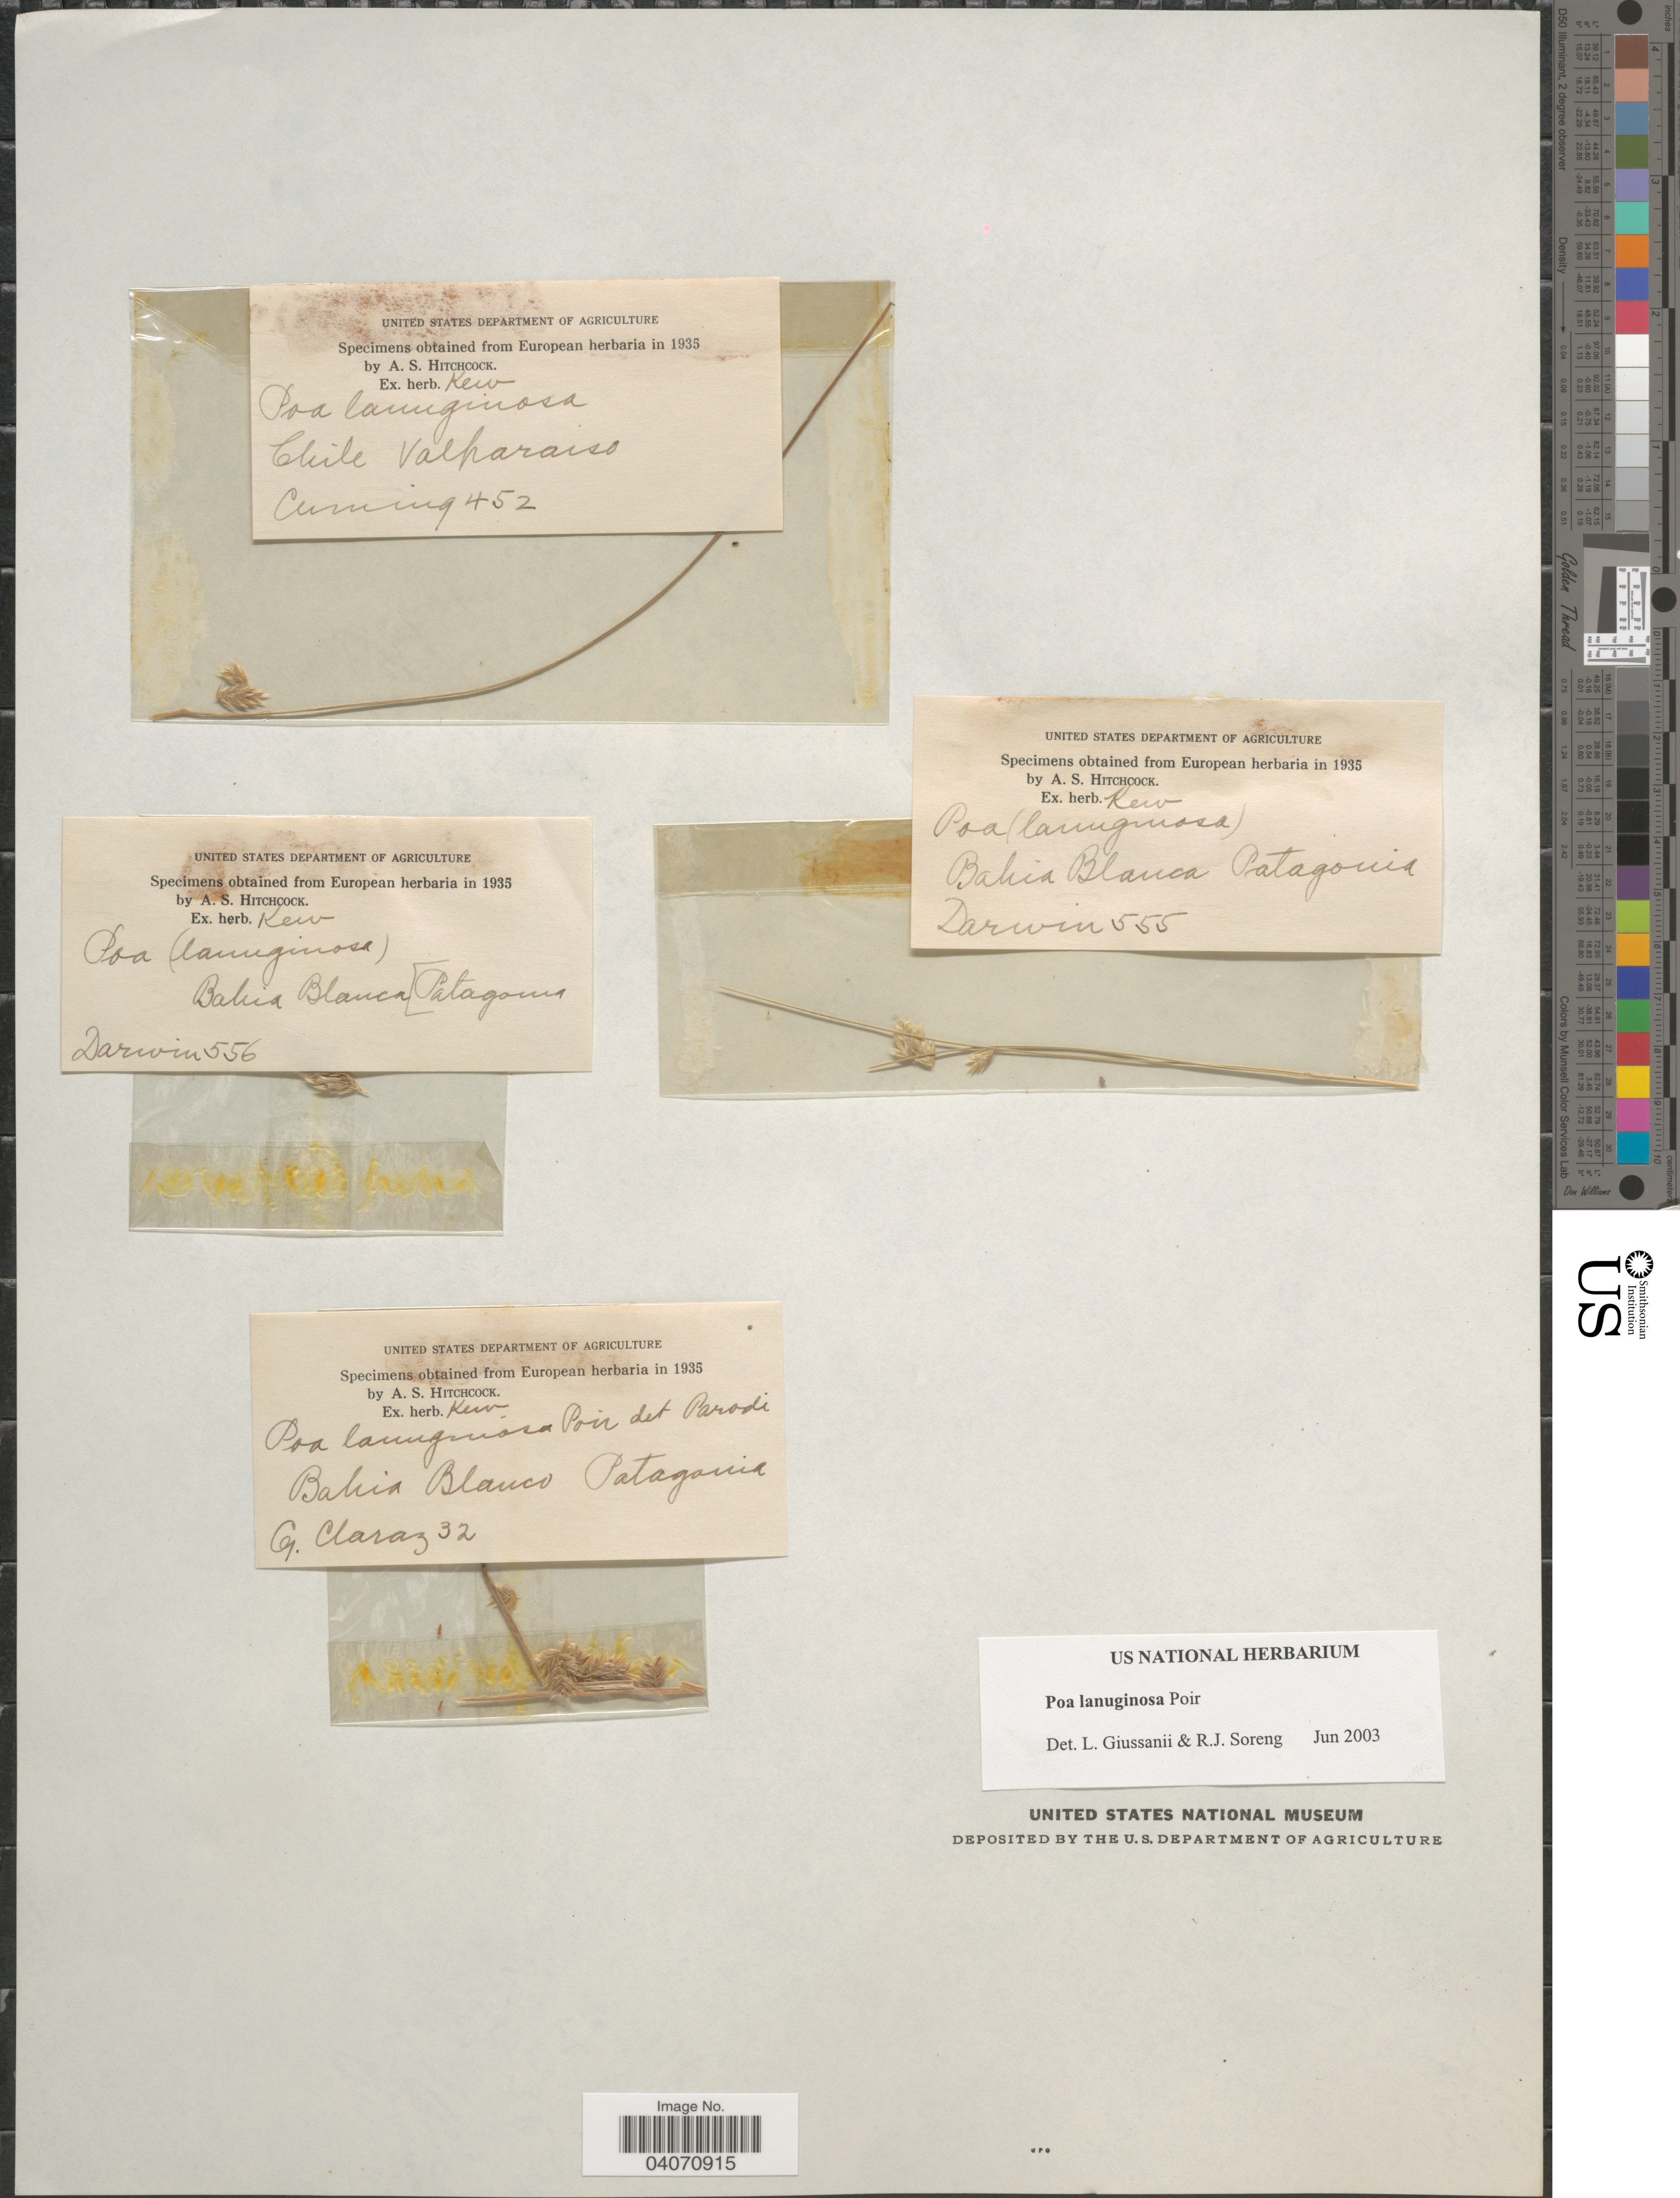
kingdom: Plantae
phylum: Tracheophyta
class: Liliopsida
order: Poales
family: Poaceae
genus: Poa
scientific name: Poa lanuginosa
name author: Poir.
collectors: Darwin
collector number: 555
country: Argentina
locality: Bahia Blanca Patagonia.